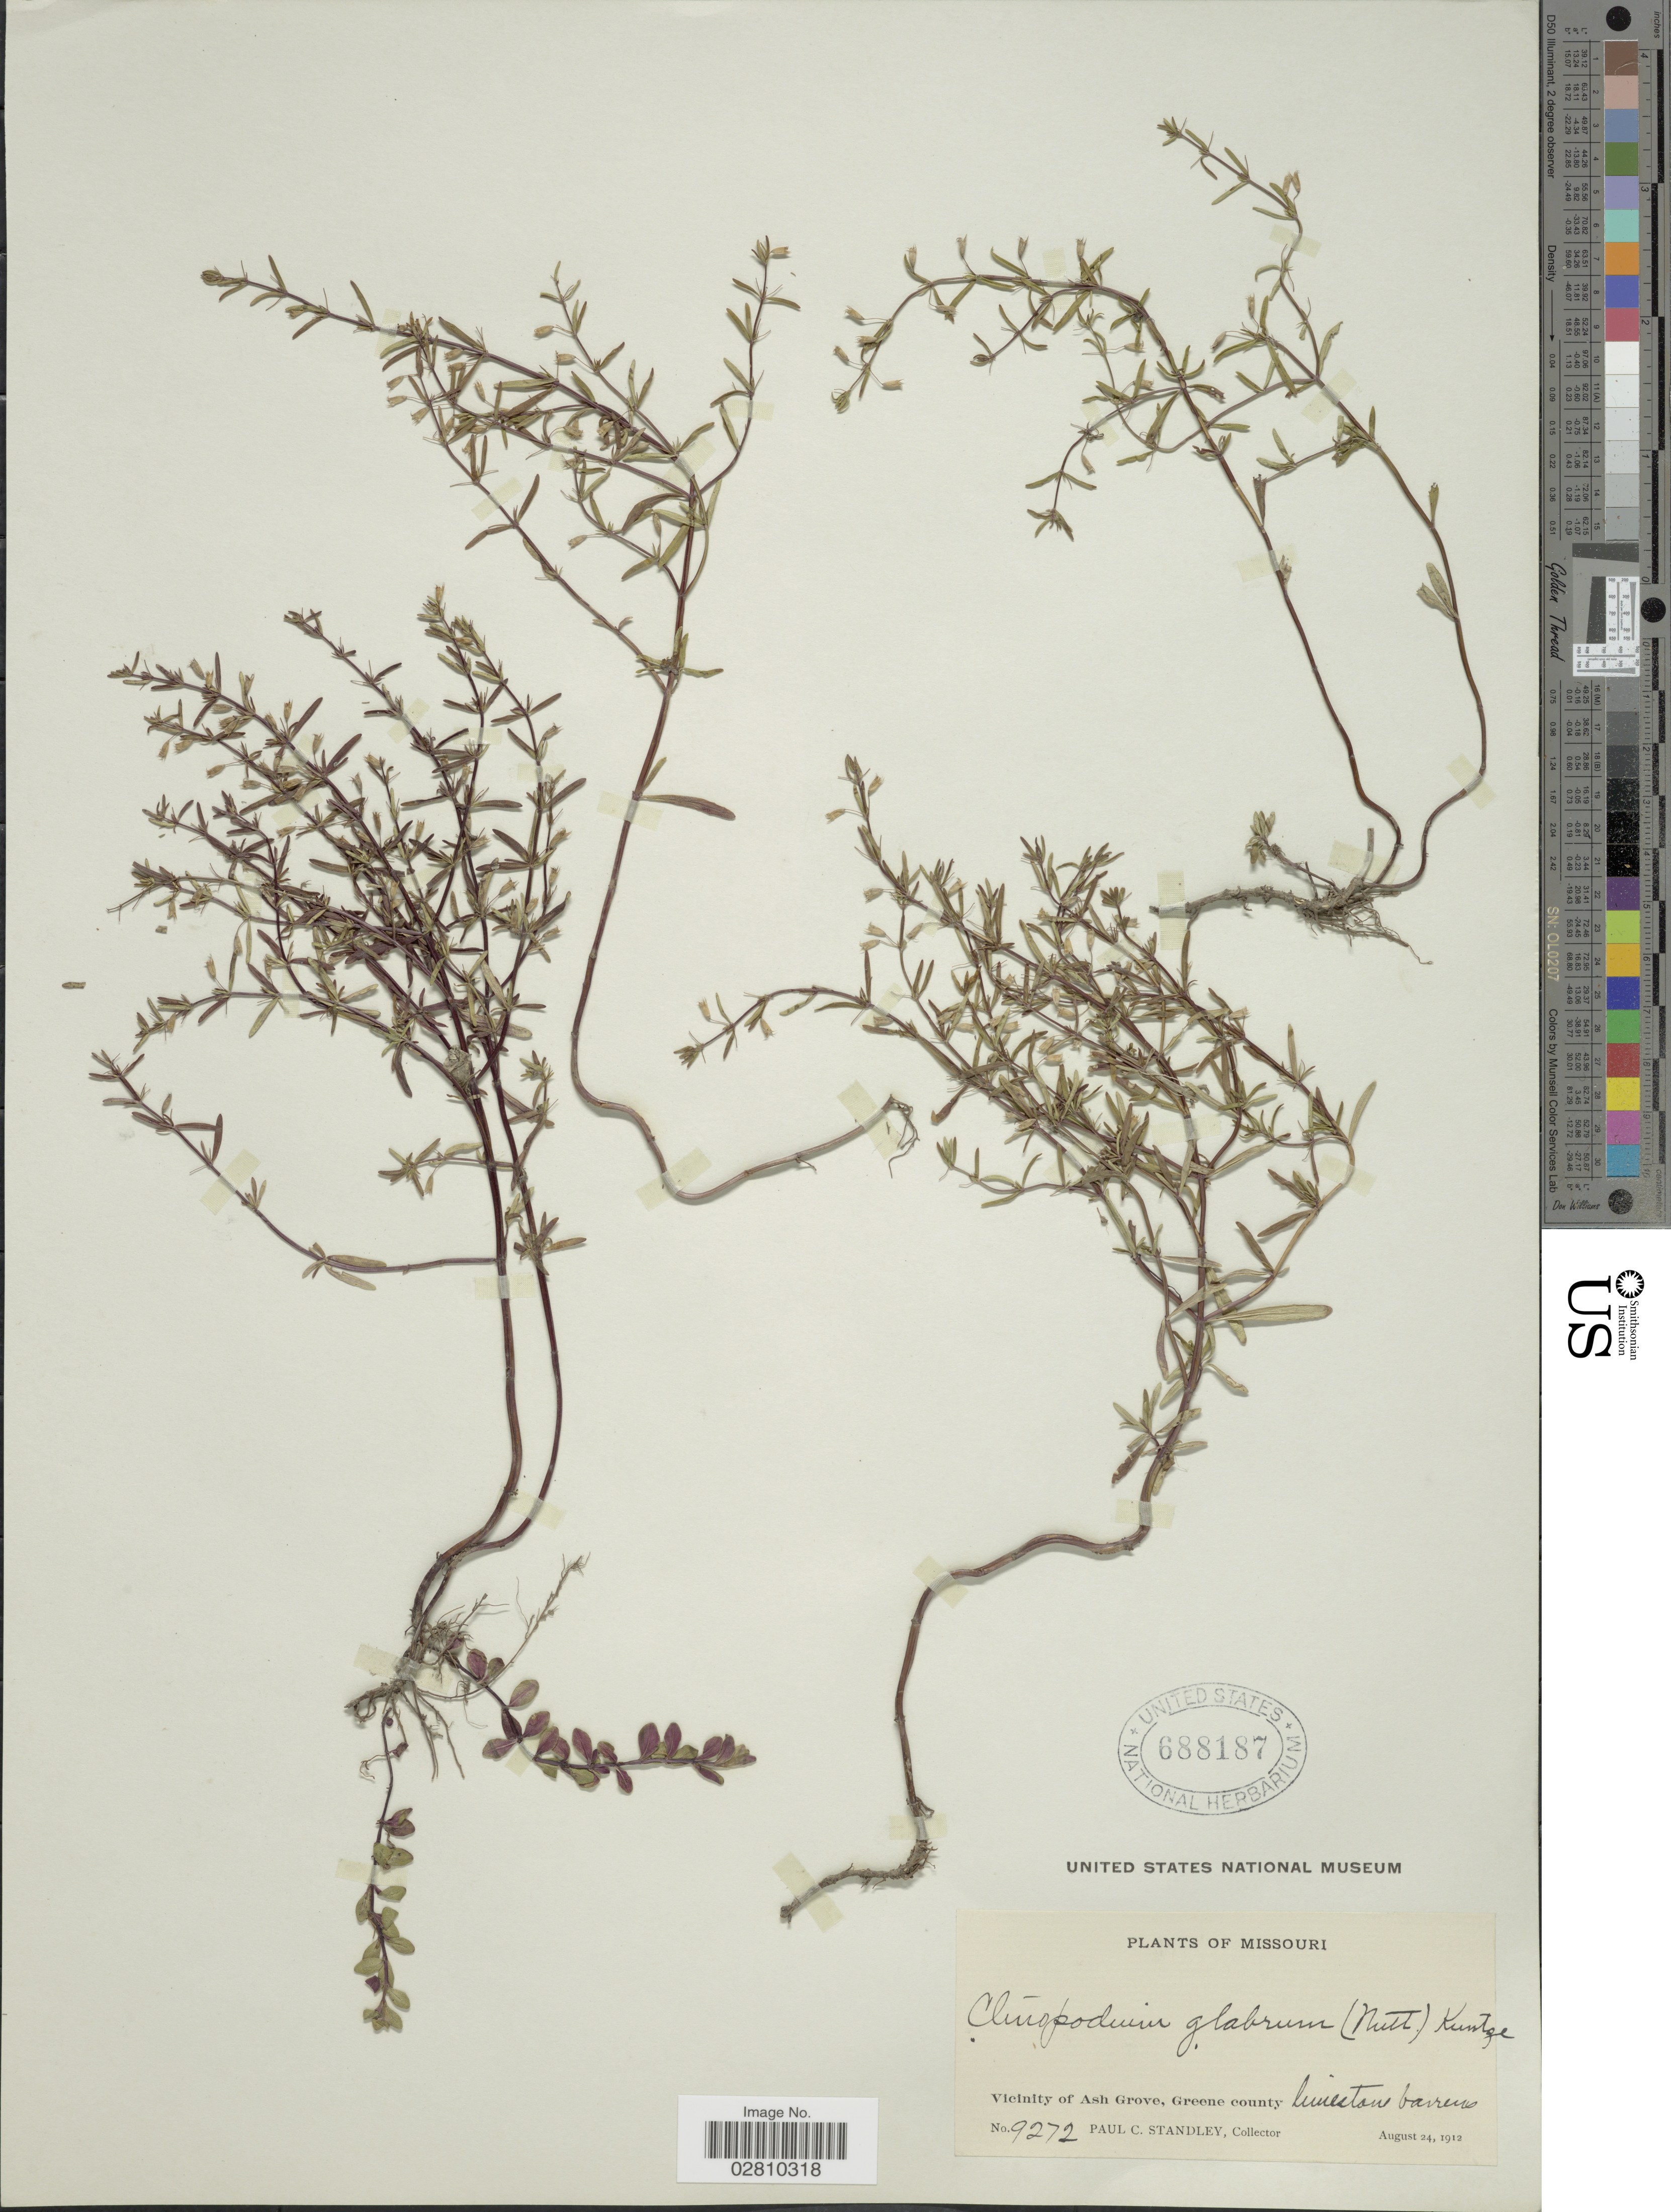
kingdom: Plantae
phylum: Tracheophyta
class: Magnoliopsida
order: Lamiales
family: Lamiaceae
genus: Clinopodium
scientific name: Clinopodium glabrum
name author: (Nutt.) Kuntze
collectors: P. C. Standley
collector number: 9272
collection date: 1912-08-24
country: United States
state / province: Missouri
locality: Vicinity of Ash Grove, Greene county, limestone barrens.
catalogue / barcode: US 688187